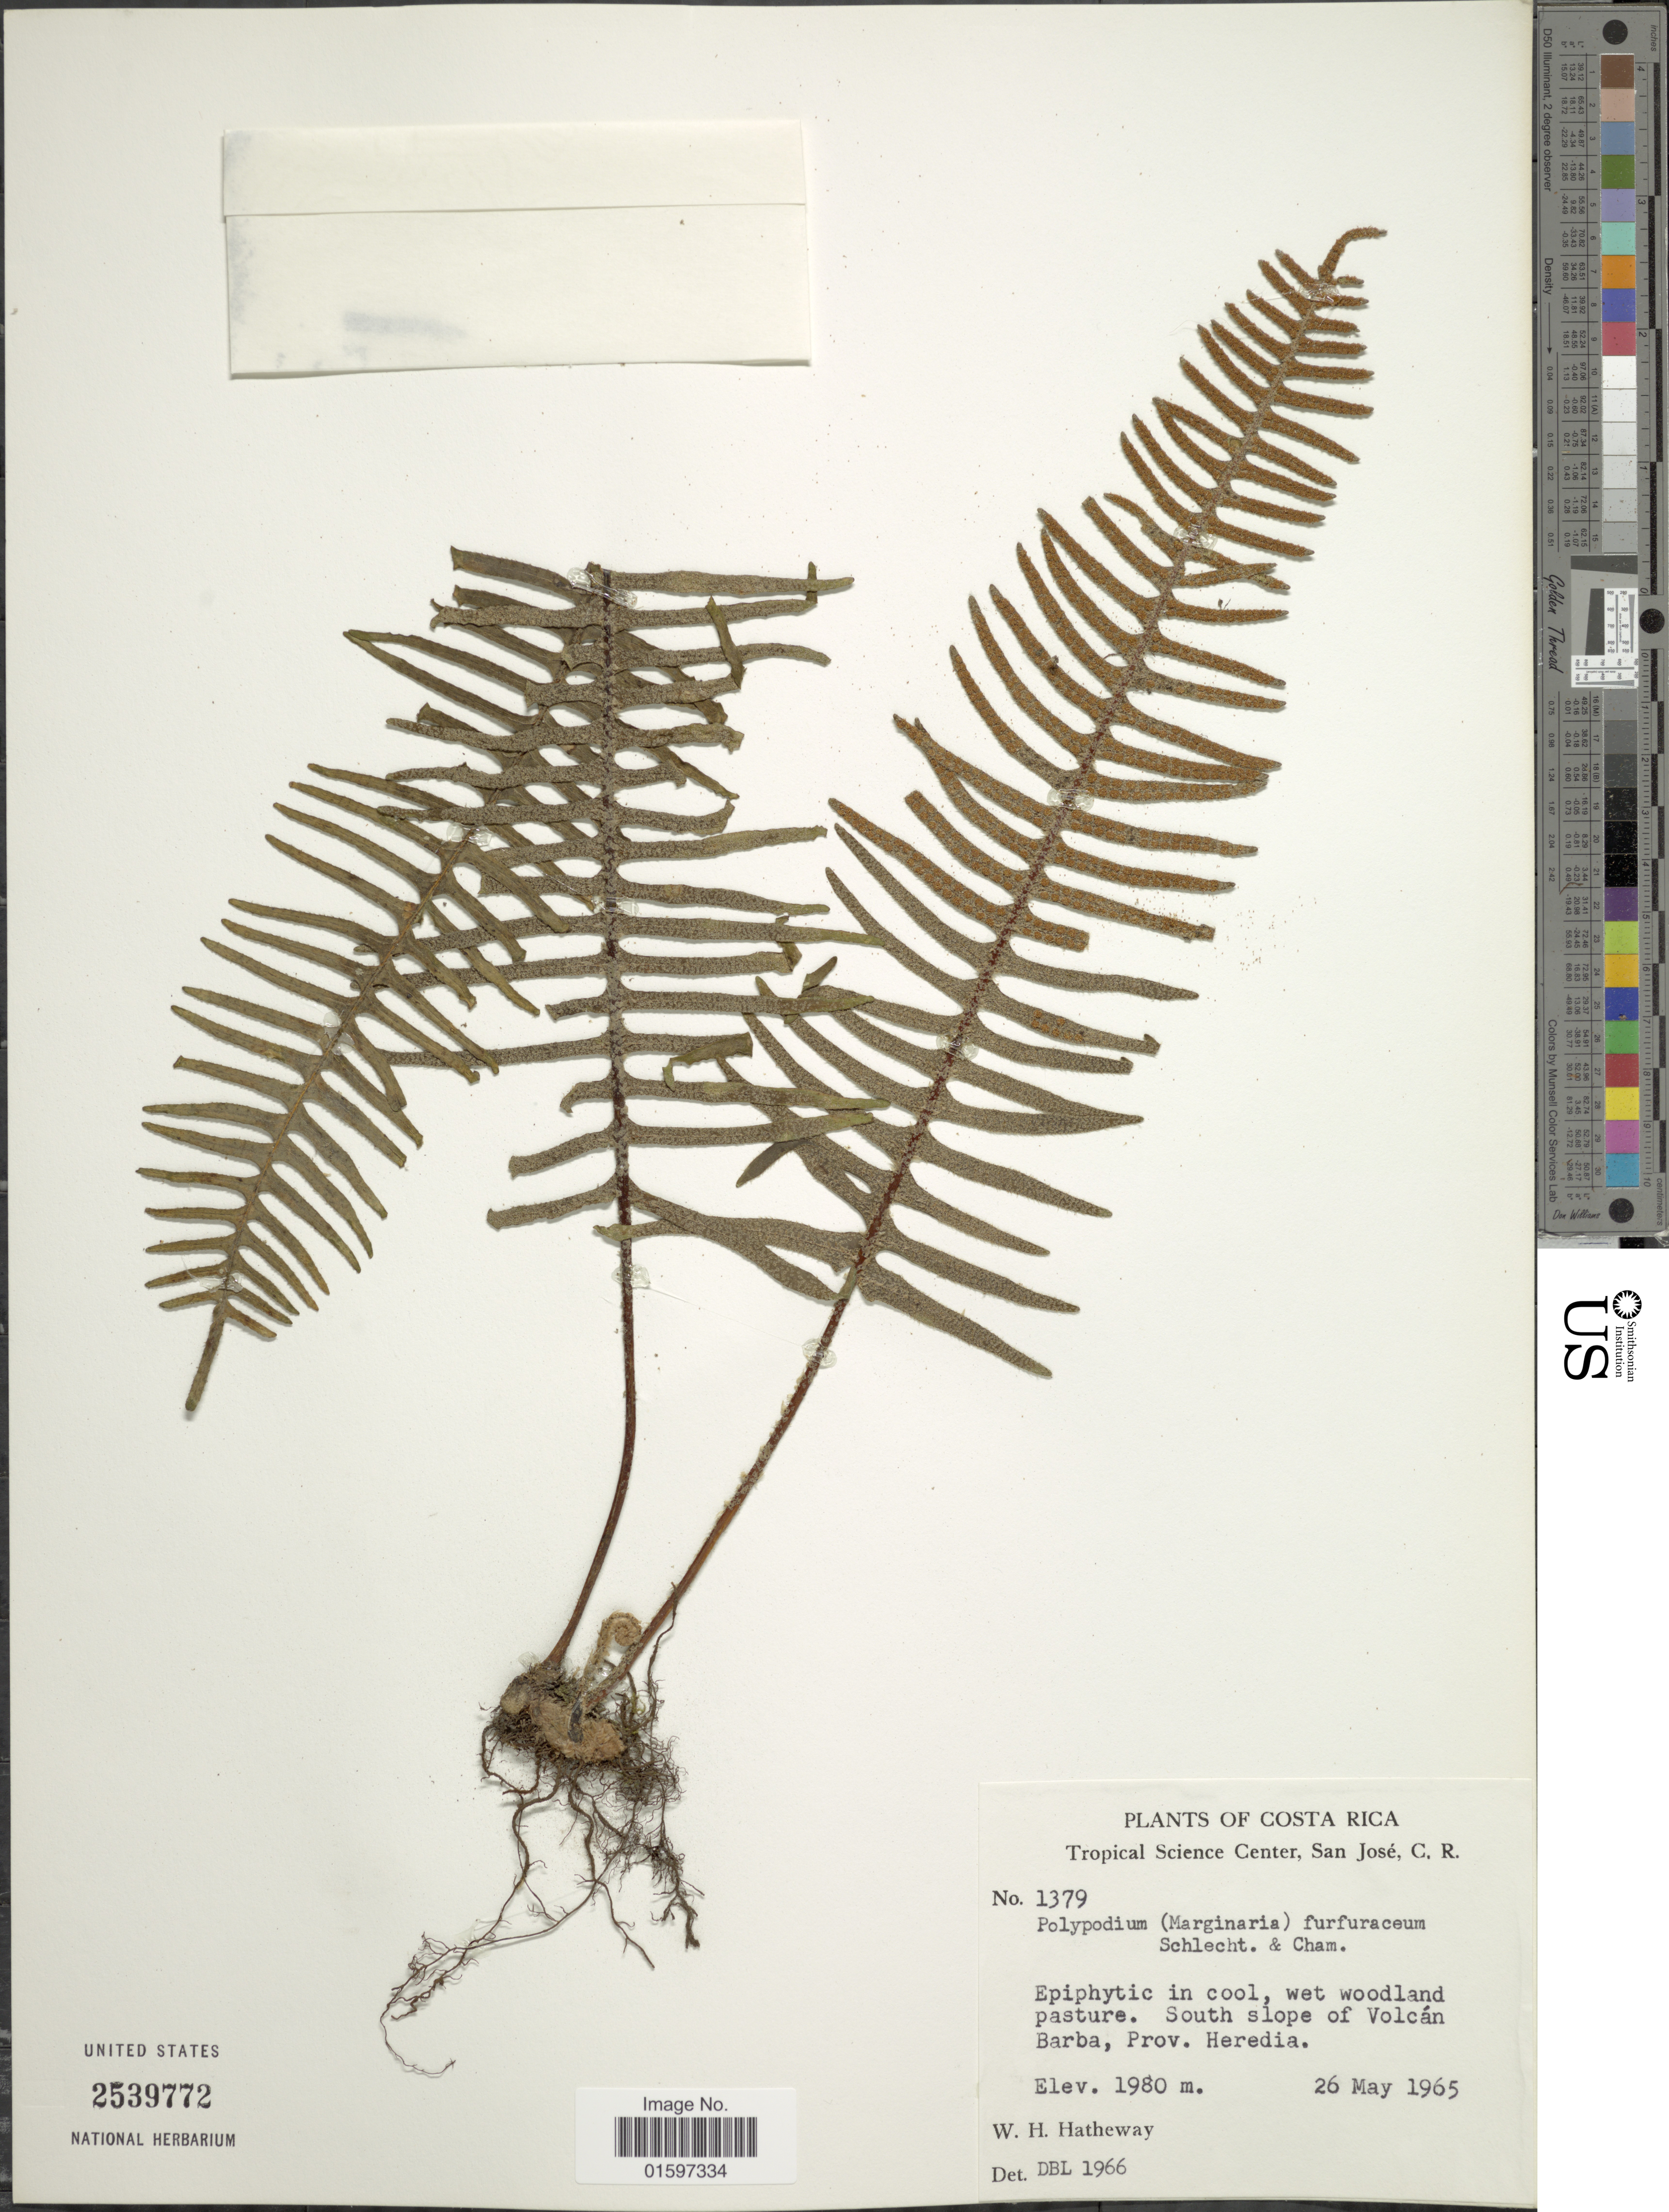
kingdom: Plantae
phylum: Tracheophyta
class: Polypodiopsida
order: Polypodiales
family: Polypodiaceae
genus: Pleopeltis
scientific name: Pleopeltis furfuracea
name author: (Schltdl. & Cham.) A.R. Sm. & Tejero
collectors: W. H. Hatheway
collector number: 1379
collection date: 1965-05-26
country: Costa Rica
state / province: Heredia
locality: Costa Rica, south slope of Volcán Barba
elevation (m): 1980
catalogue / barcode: US 2539772